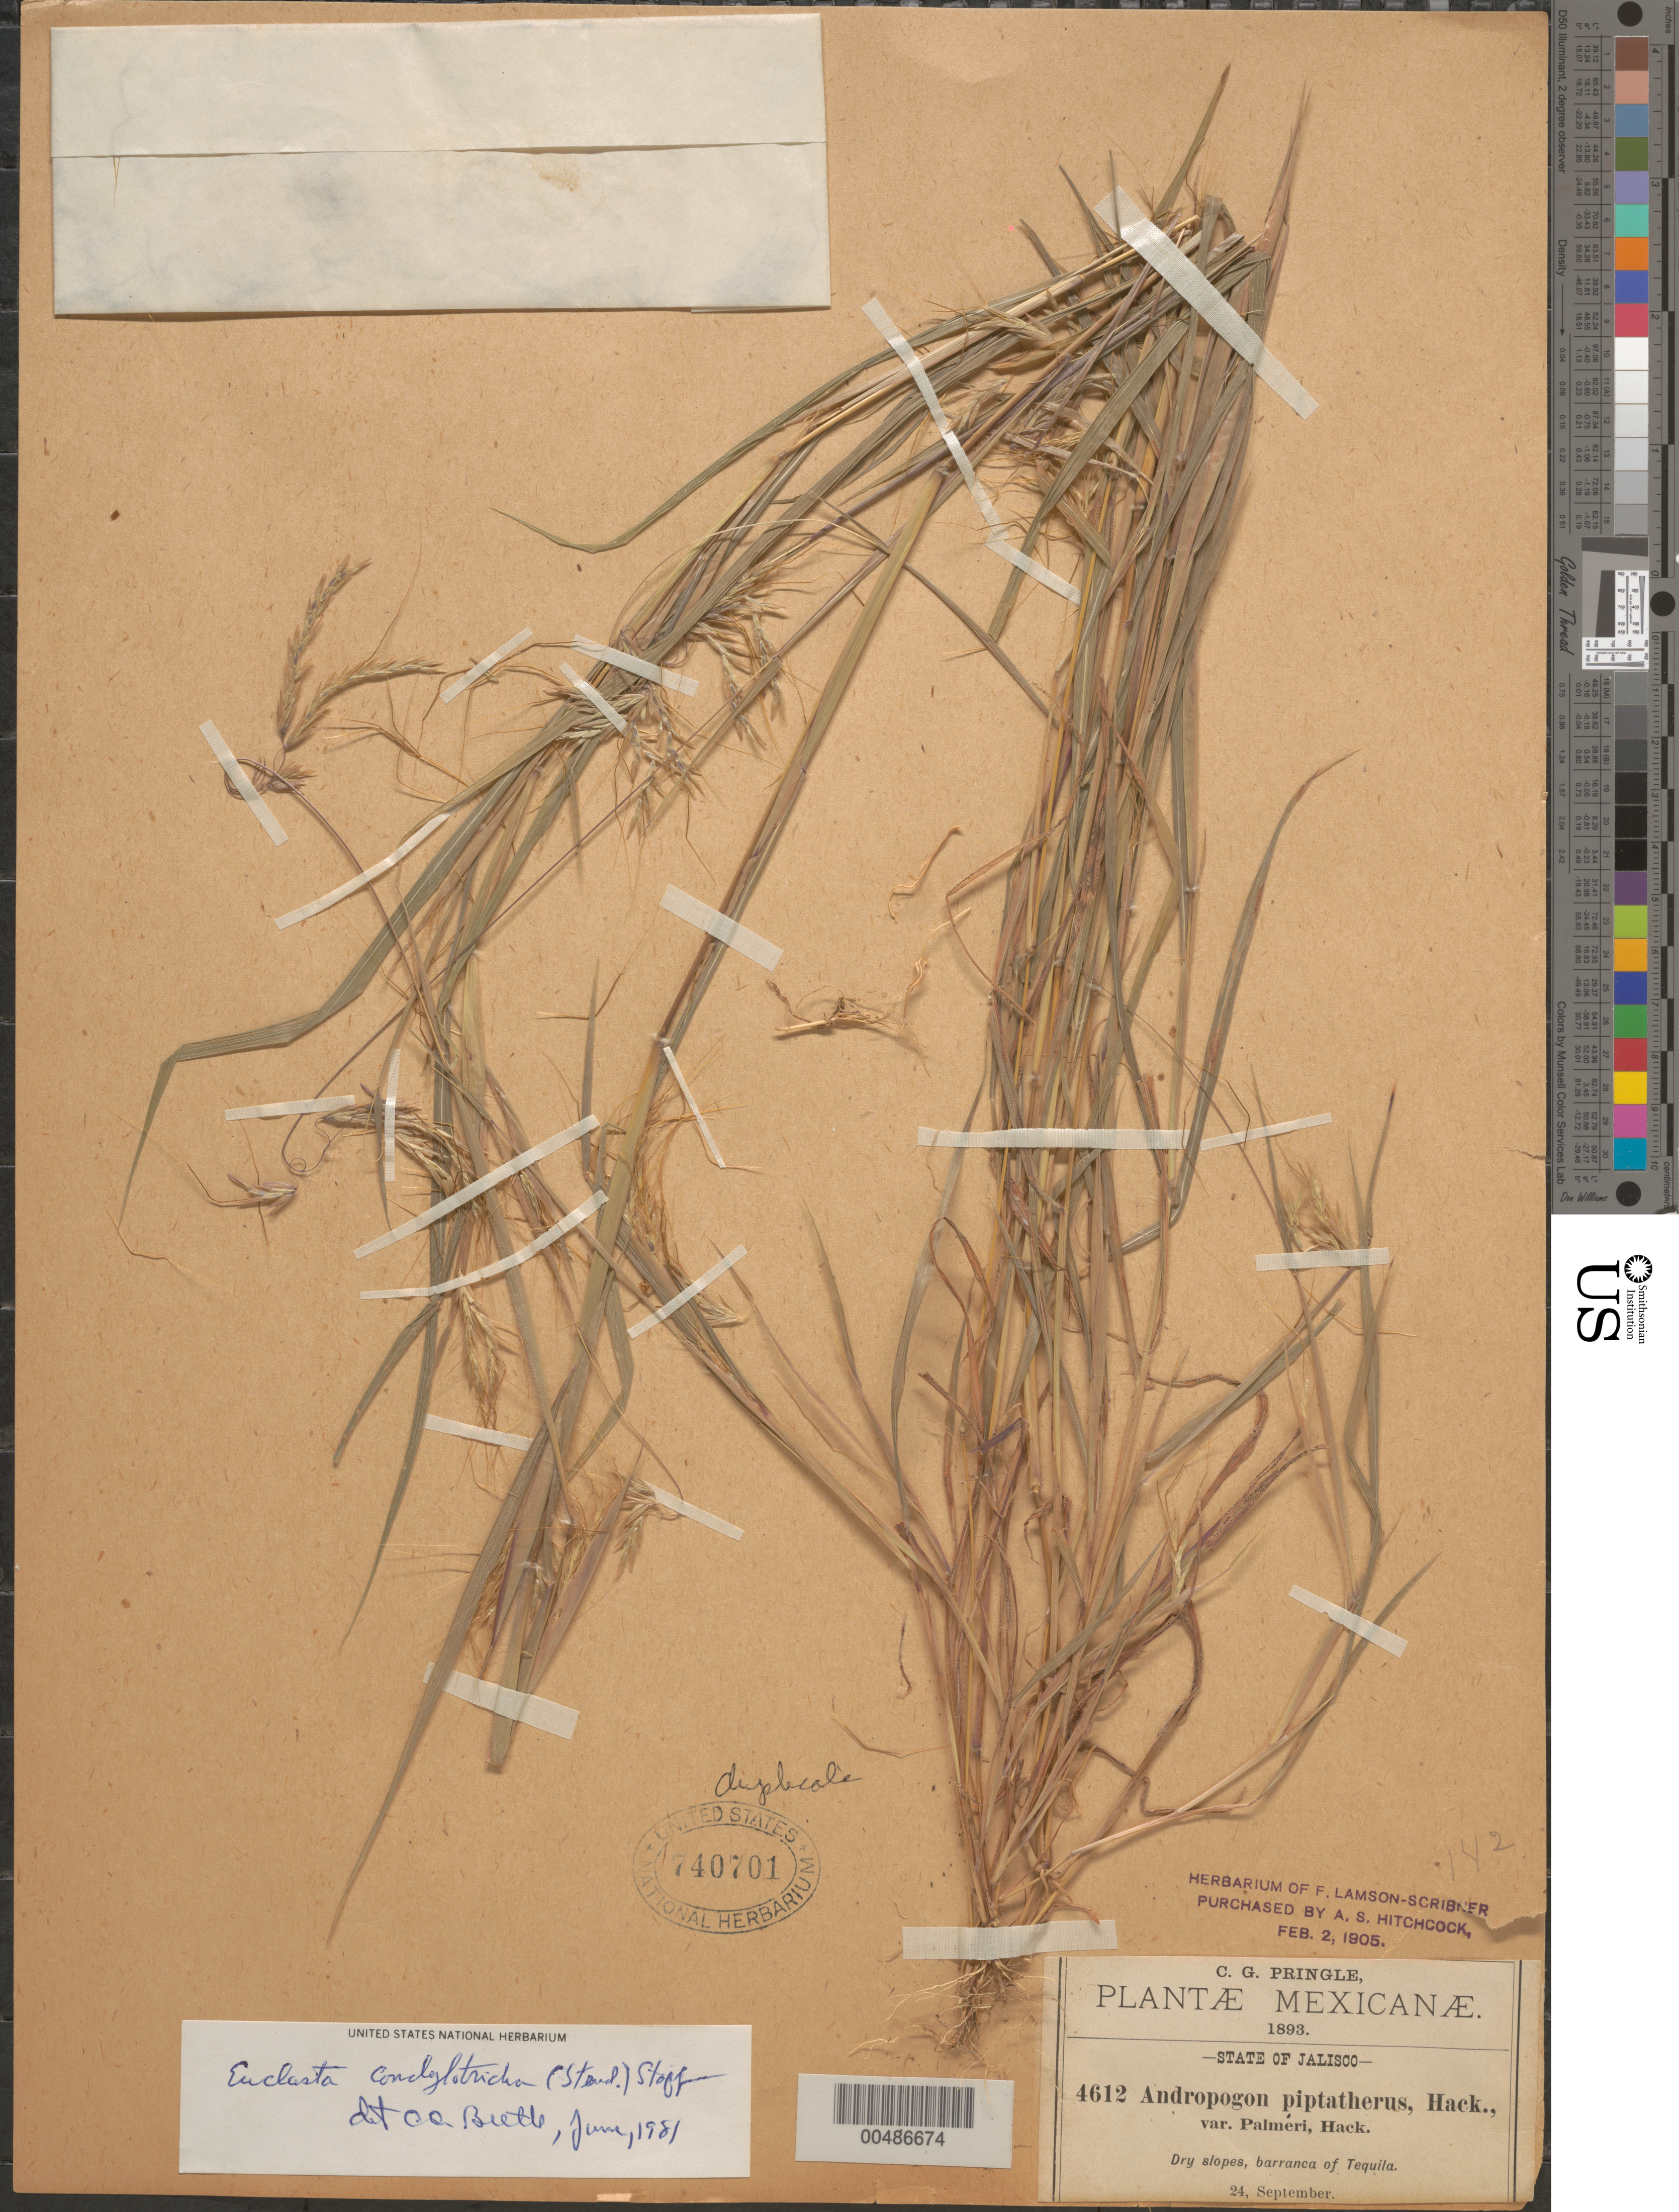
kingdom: Plantae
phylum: Tracheophyta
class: Liliopsida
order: Poales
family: Poaceae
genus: Euclasta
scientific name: Euclasta condylotricha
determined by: Beetle, Alan A.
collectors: C. G. Pringle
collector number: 4612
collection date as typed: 24 Sep 1893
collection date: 1893-09-24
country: Mexico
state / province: Jalisco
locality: Barranca of Tequila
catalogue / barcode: US 740701